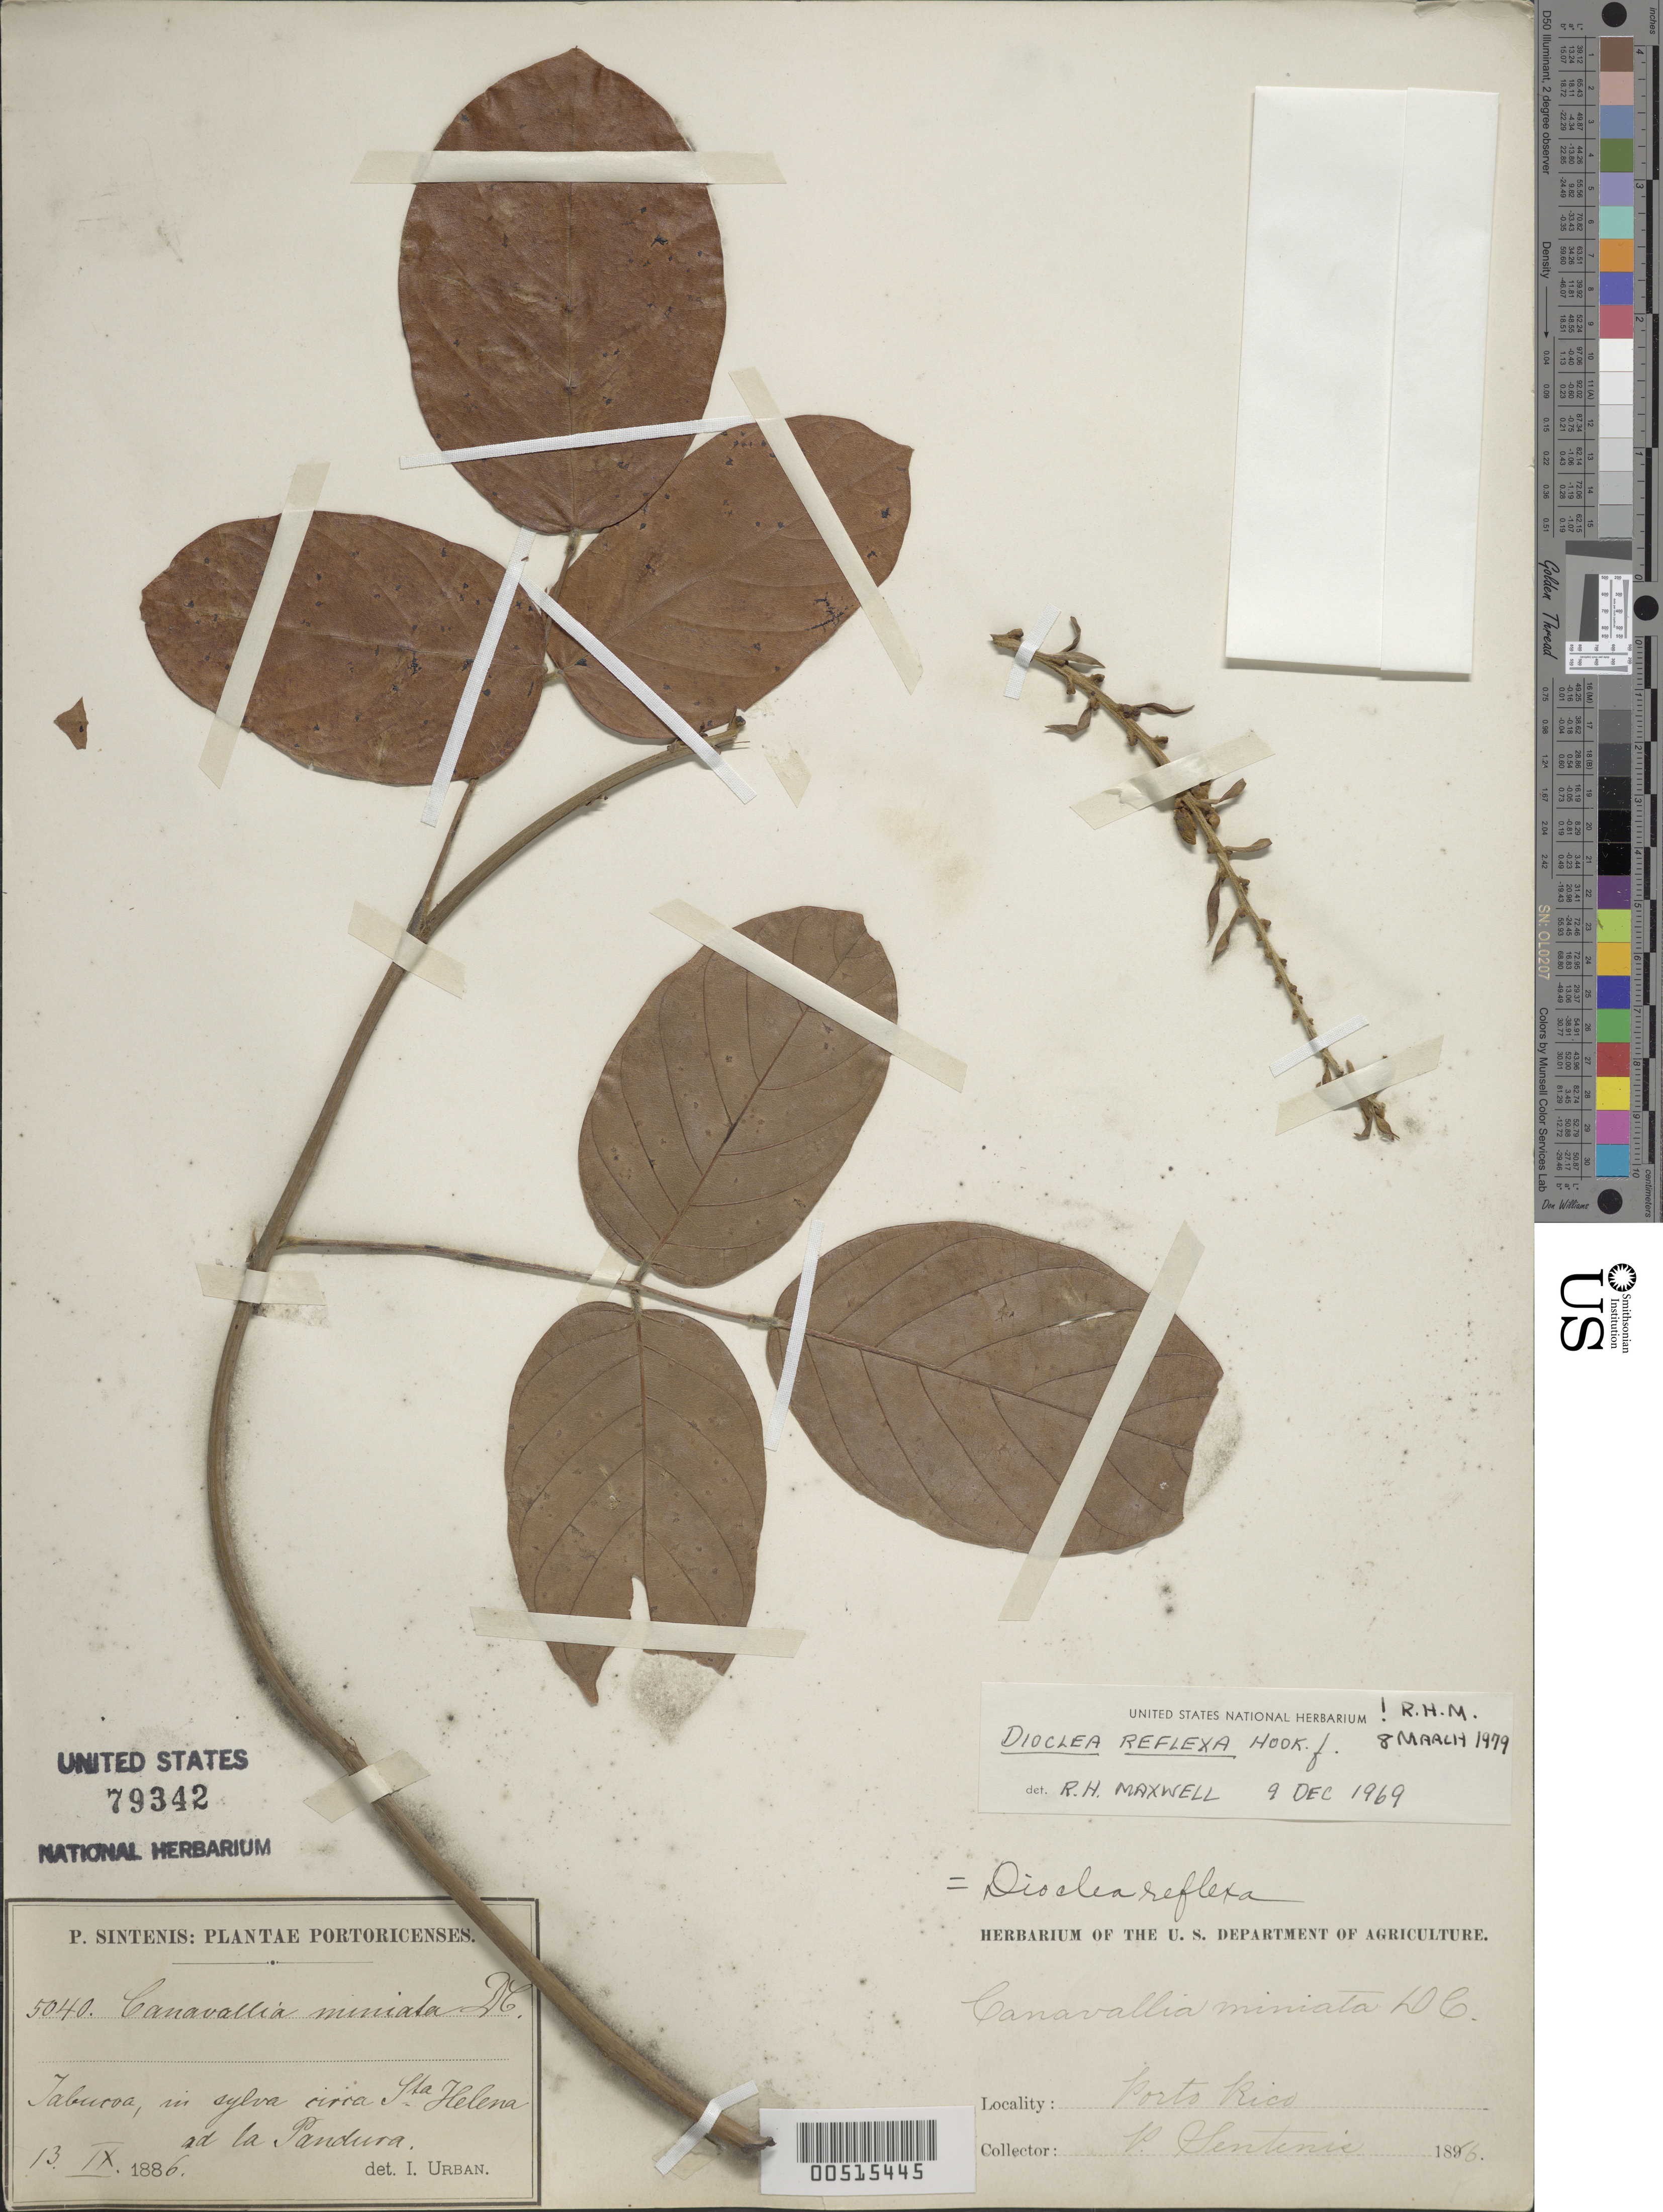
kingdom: Plantae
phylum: Tracheophyta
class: Magnoliopsida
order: Fabales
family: Fabaceae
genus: Macropsychanthus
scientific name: Macropsychanthus comosus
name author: (G. Mey.) L.P. Queiroz & Snak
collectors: P. Sintenis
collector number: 5040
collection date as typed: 13 Sep 1886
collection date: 1886-09-13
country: Puerto Rico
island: Greater Antilles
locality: Yabucoa, Sta. Helena and La Pandura. in sylva.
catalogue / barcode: US 79342